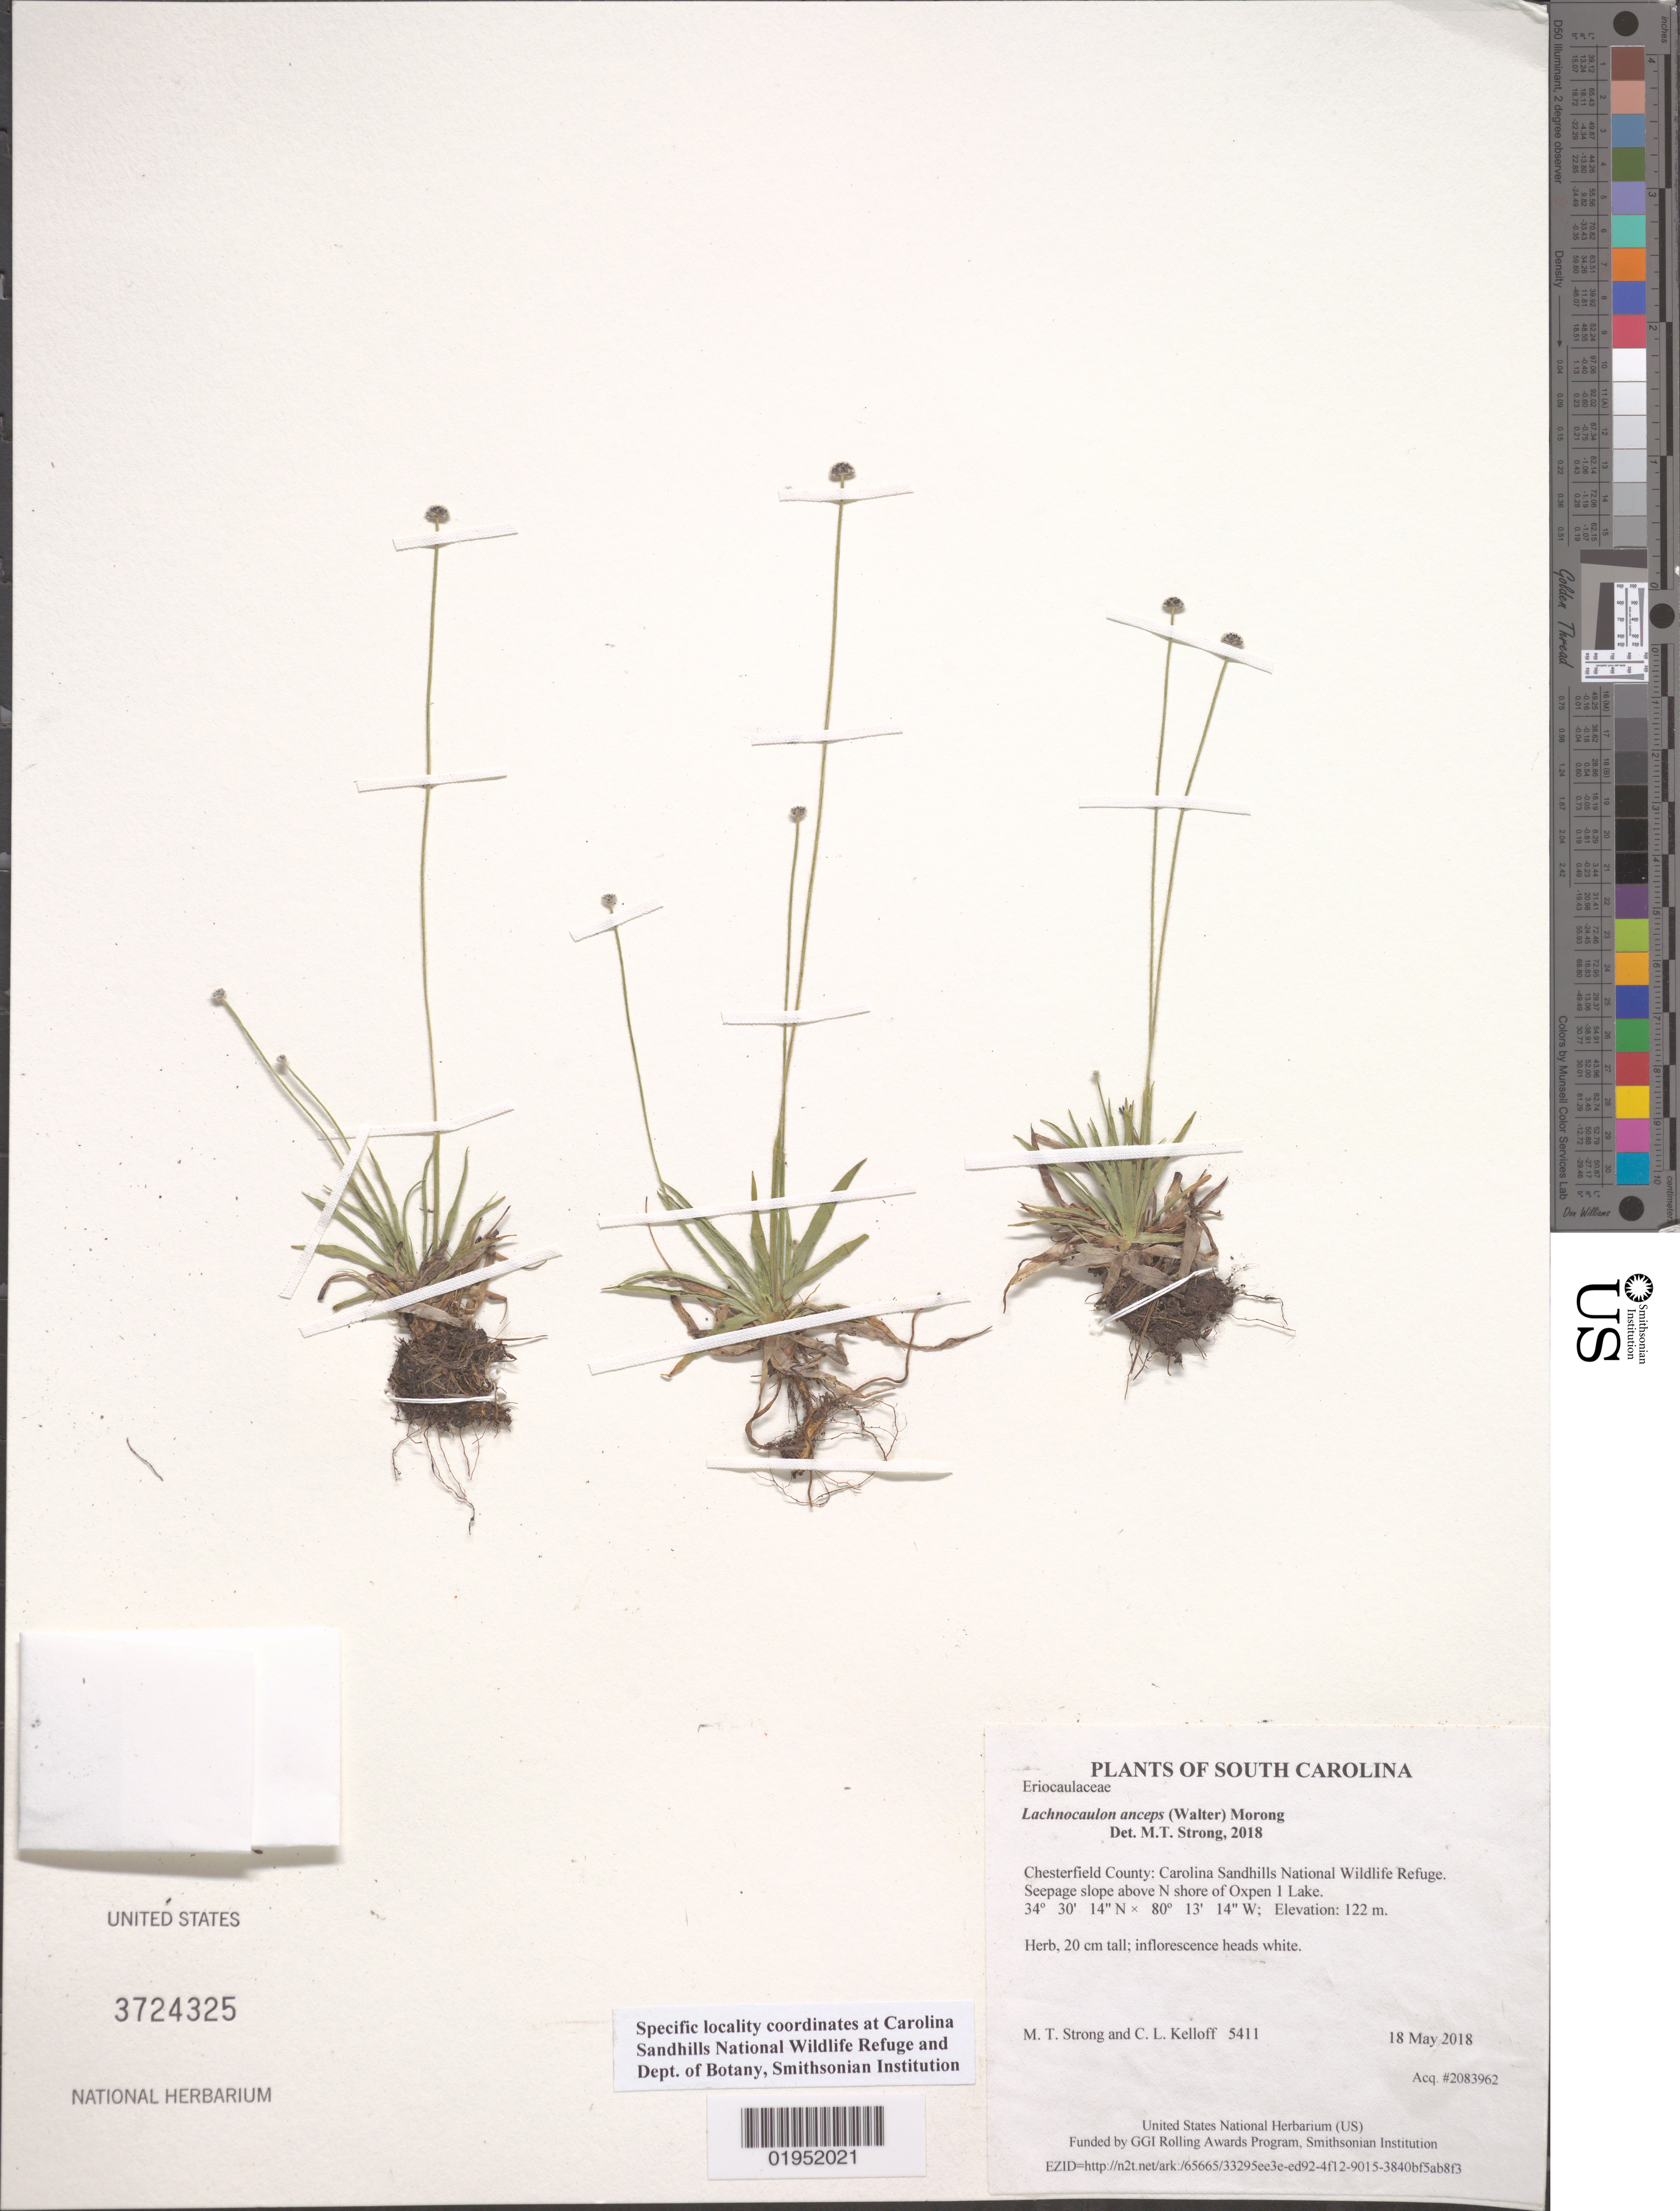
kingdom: Plantae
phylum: Tracheophyta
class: Liliopsida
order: Poales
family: Eriocaulaceae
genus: Lachnocaulon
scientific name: Lachnocaulon anceps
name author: (Walter) Morong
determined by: Strong, Mark T., (BOT), Smithsonian Institution - National Museum of Natural History (UNITED STATES)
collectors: M. T. Strong & C. L. Kelloff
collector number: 5411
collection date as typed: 18 May 2018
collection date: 2018-05-18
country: United States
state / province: South Carolina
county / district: Chesterfield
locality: Carolina Sandhills National Wildlife Refuge. Seepage slope above N shore of Oxpen 1 Lake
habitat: Seepage slope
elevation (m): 122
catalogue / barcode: US 3724325